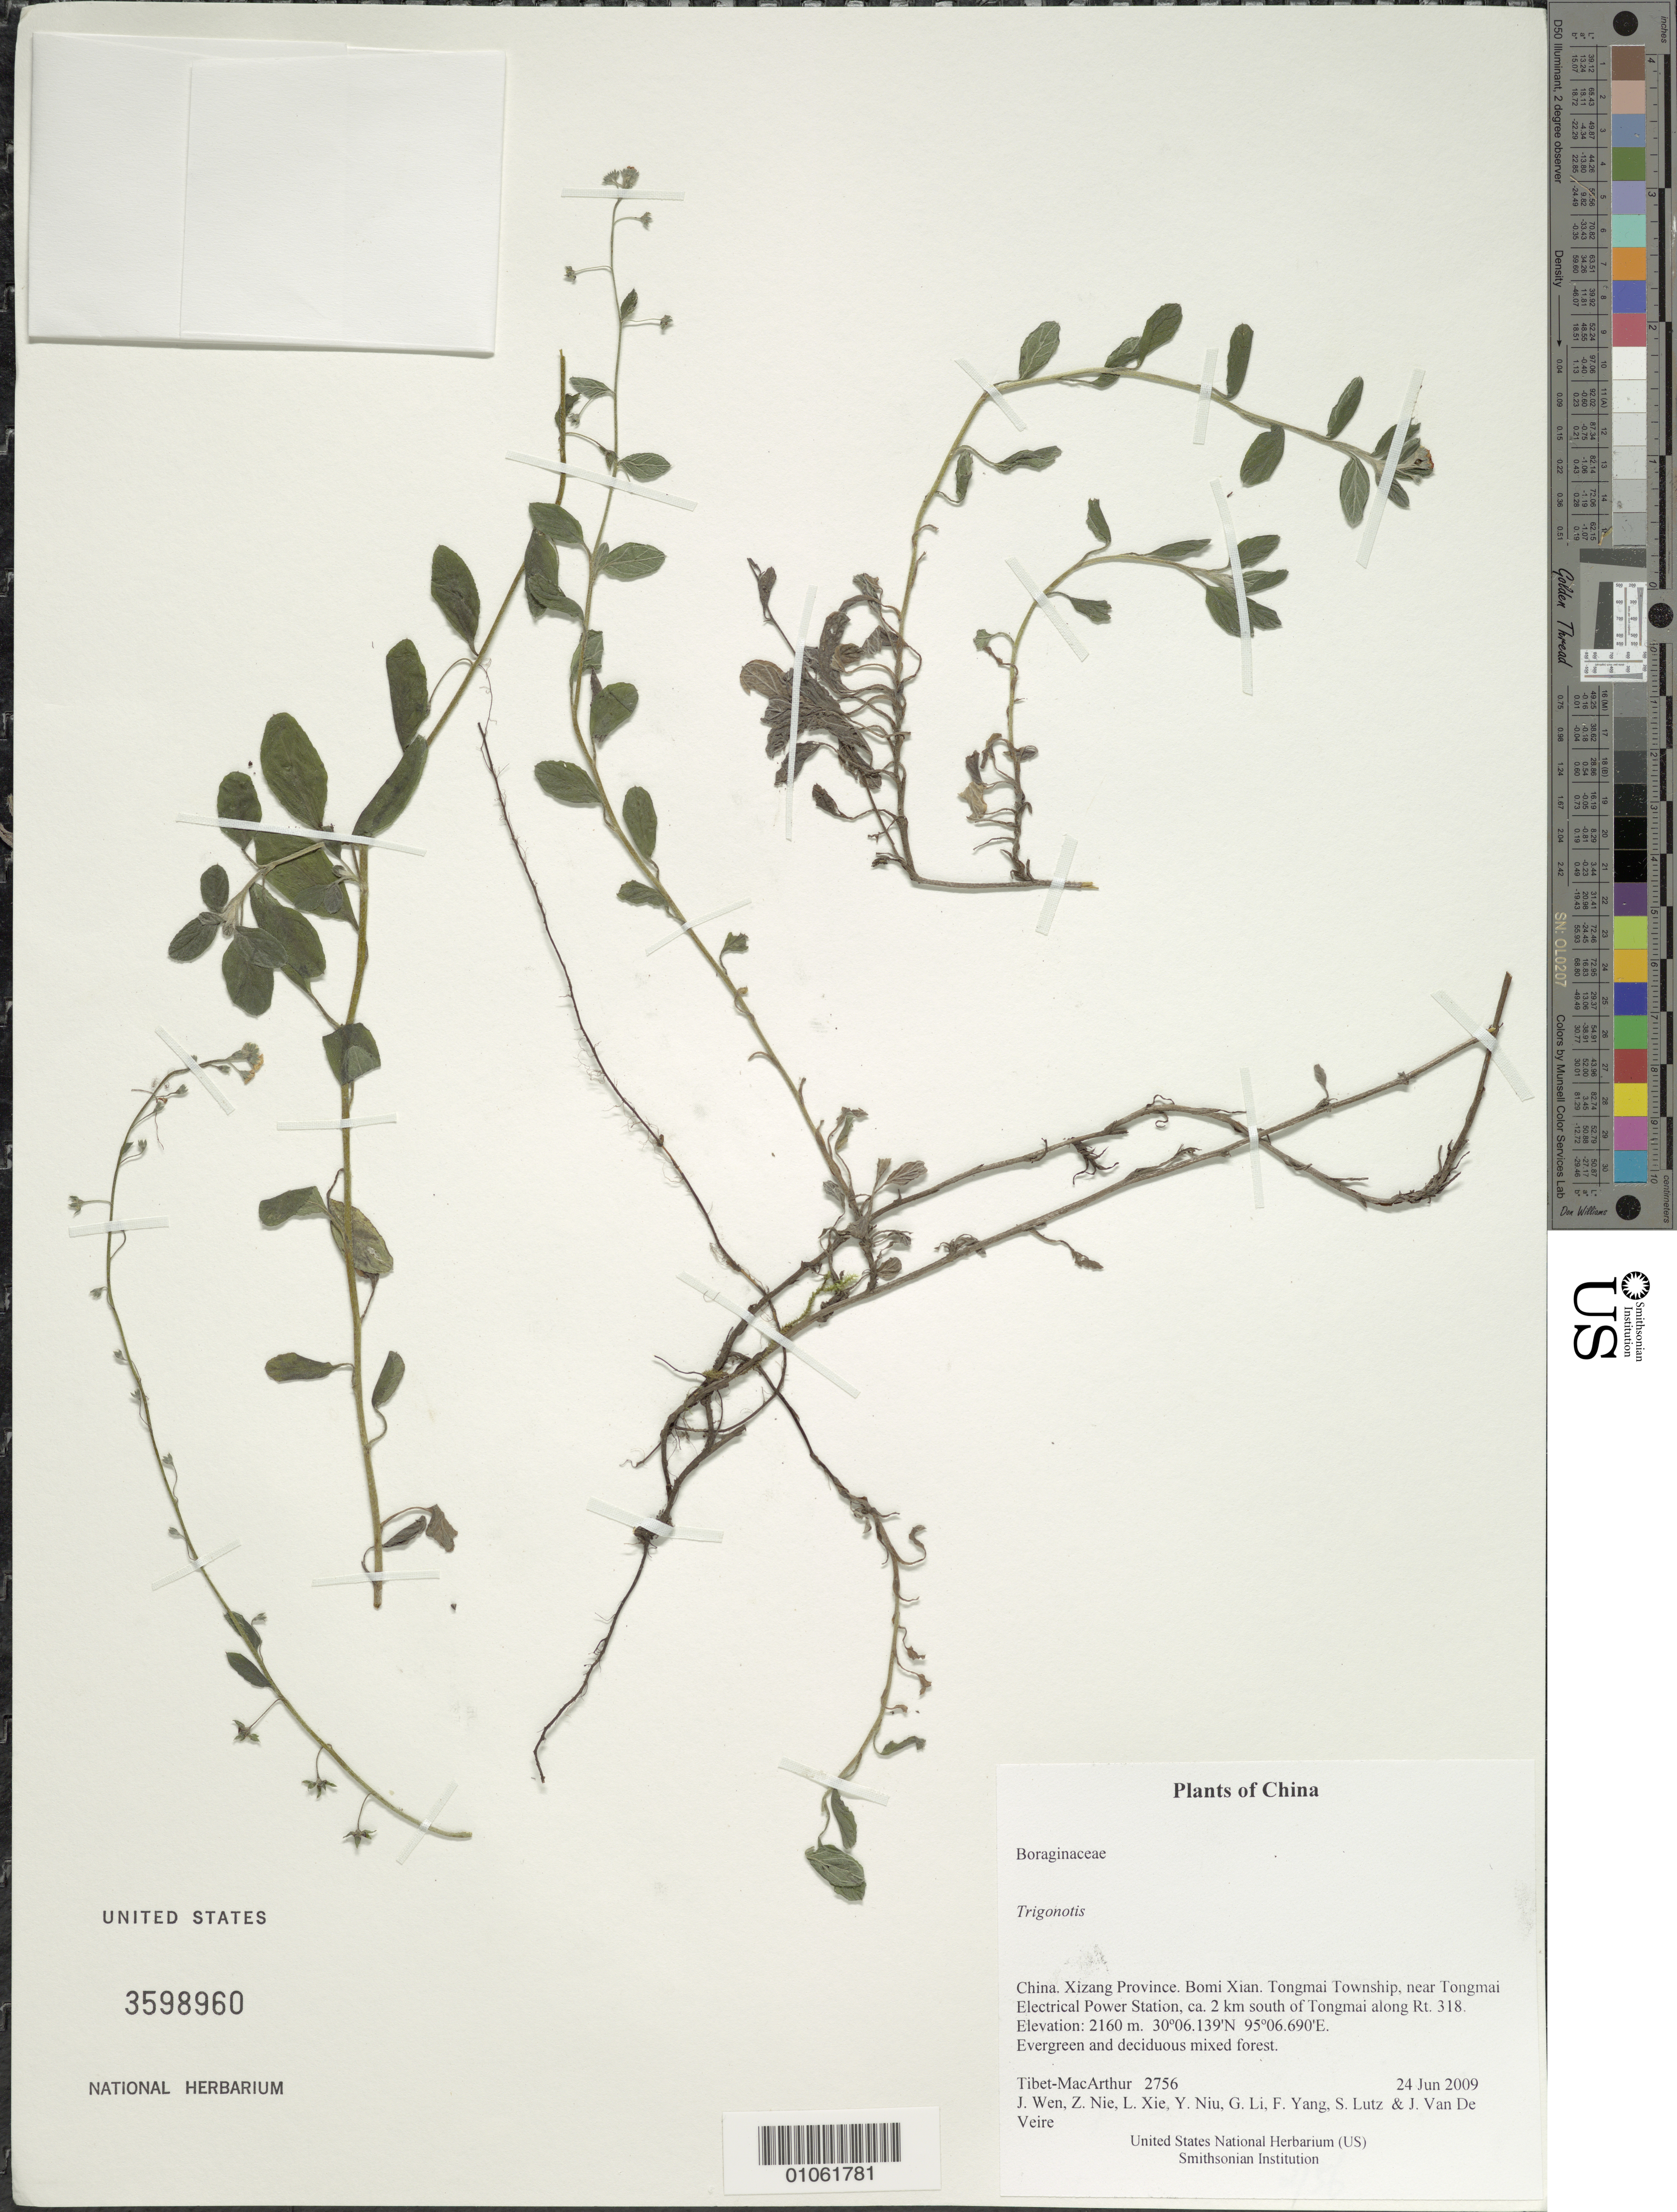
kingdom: Plantae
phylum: Tracheophyta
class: Magnoliopsida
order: Boraginales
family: Boraginaceae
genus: Trigonotis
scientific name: Trigonotis sp.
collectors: Tibet-MacArthur, J. Wen, Z. Nie, L. Xie, Y. Niu, G. Li, F. Yang, S. Lutz & J. Van De Veire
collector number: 2756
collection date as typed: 24 Jun 2009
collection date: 2009-06-24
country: China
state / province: Xizang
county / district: Bomi Xian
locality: Tongmai Township, near Tongmai Electrical Power Station, ca. 2 km south of Tongmai along Rt. 318.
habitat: Evergreen and deciduous mixed forest.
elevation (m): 2160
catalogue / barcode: US 3598960